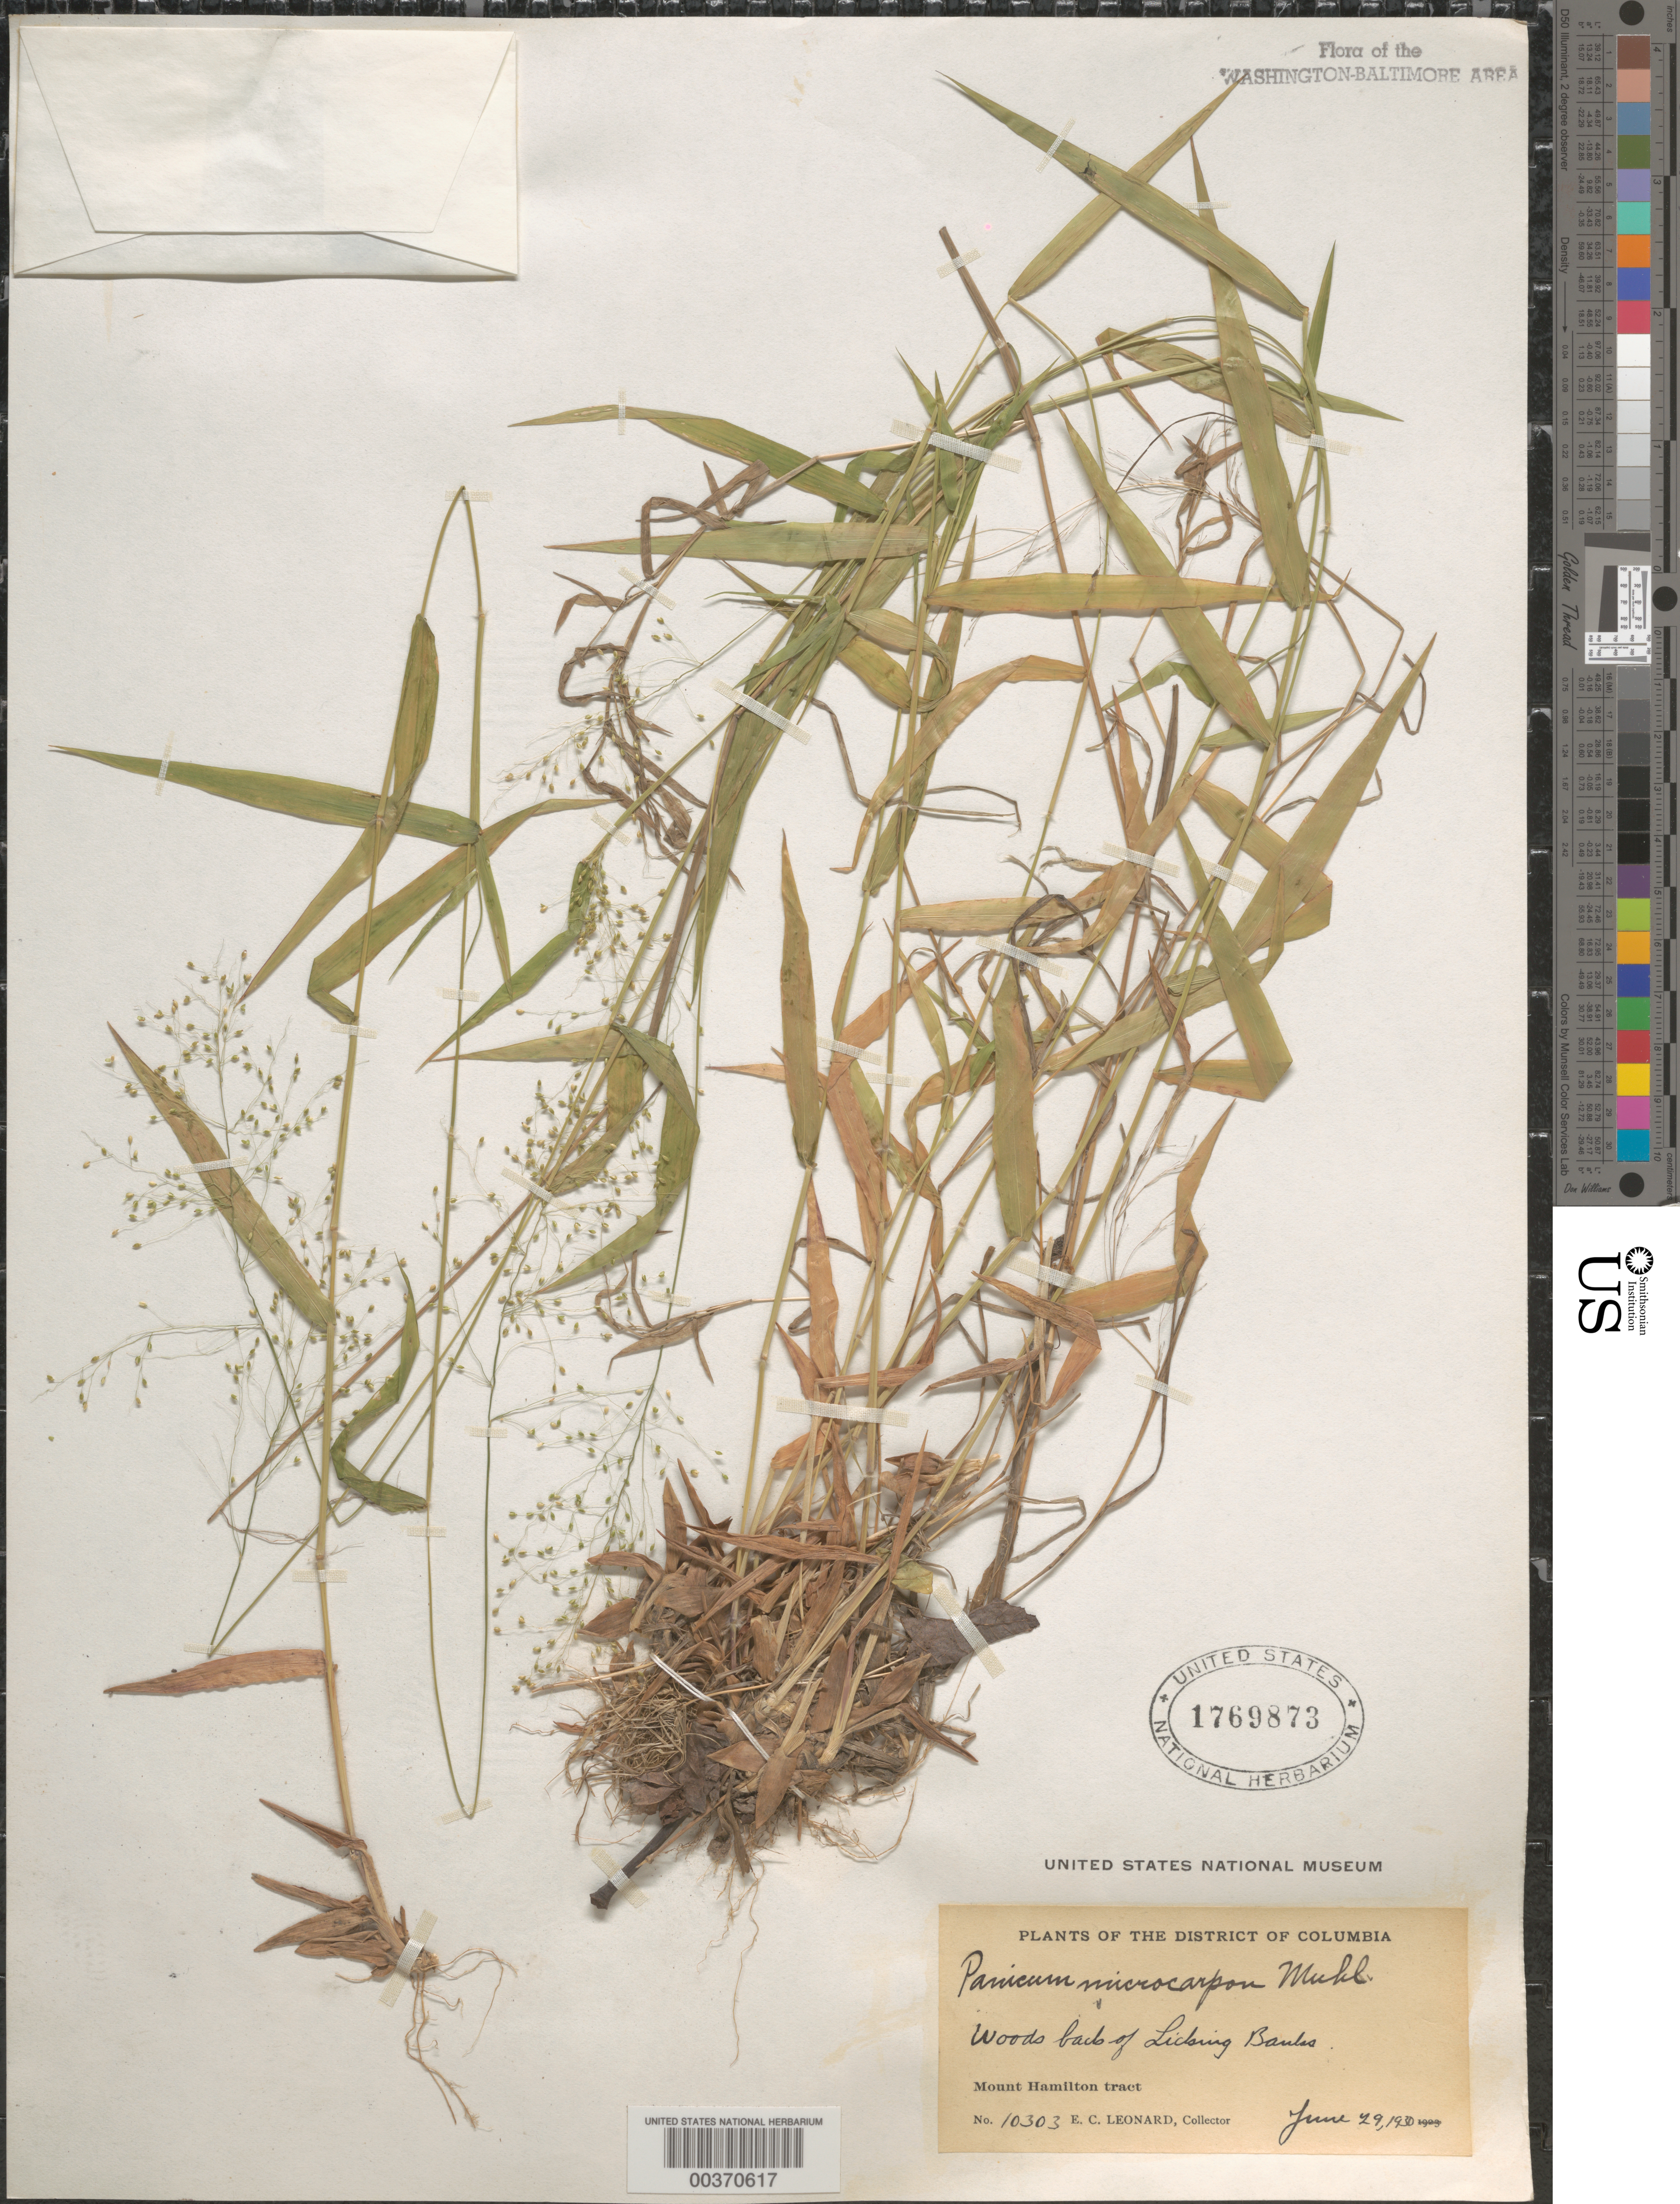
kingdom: Plantae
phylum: Tracheophyta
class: Liliopsida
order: Poales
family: Poaceae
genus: Dichanthelium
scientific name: Dichanthelium dichotomum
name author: (L.) Gould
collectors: E. C. Leonard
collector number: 10303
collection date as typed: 29 Jun 1930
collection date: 1930-06-29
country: United States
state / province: District of Columbia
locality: Licking Banks, Mount Hamilton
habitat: Woods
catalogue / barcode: US 1769873